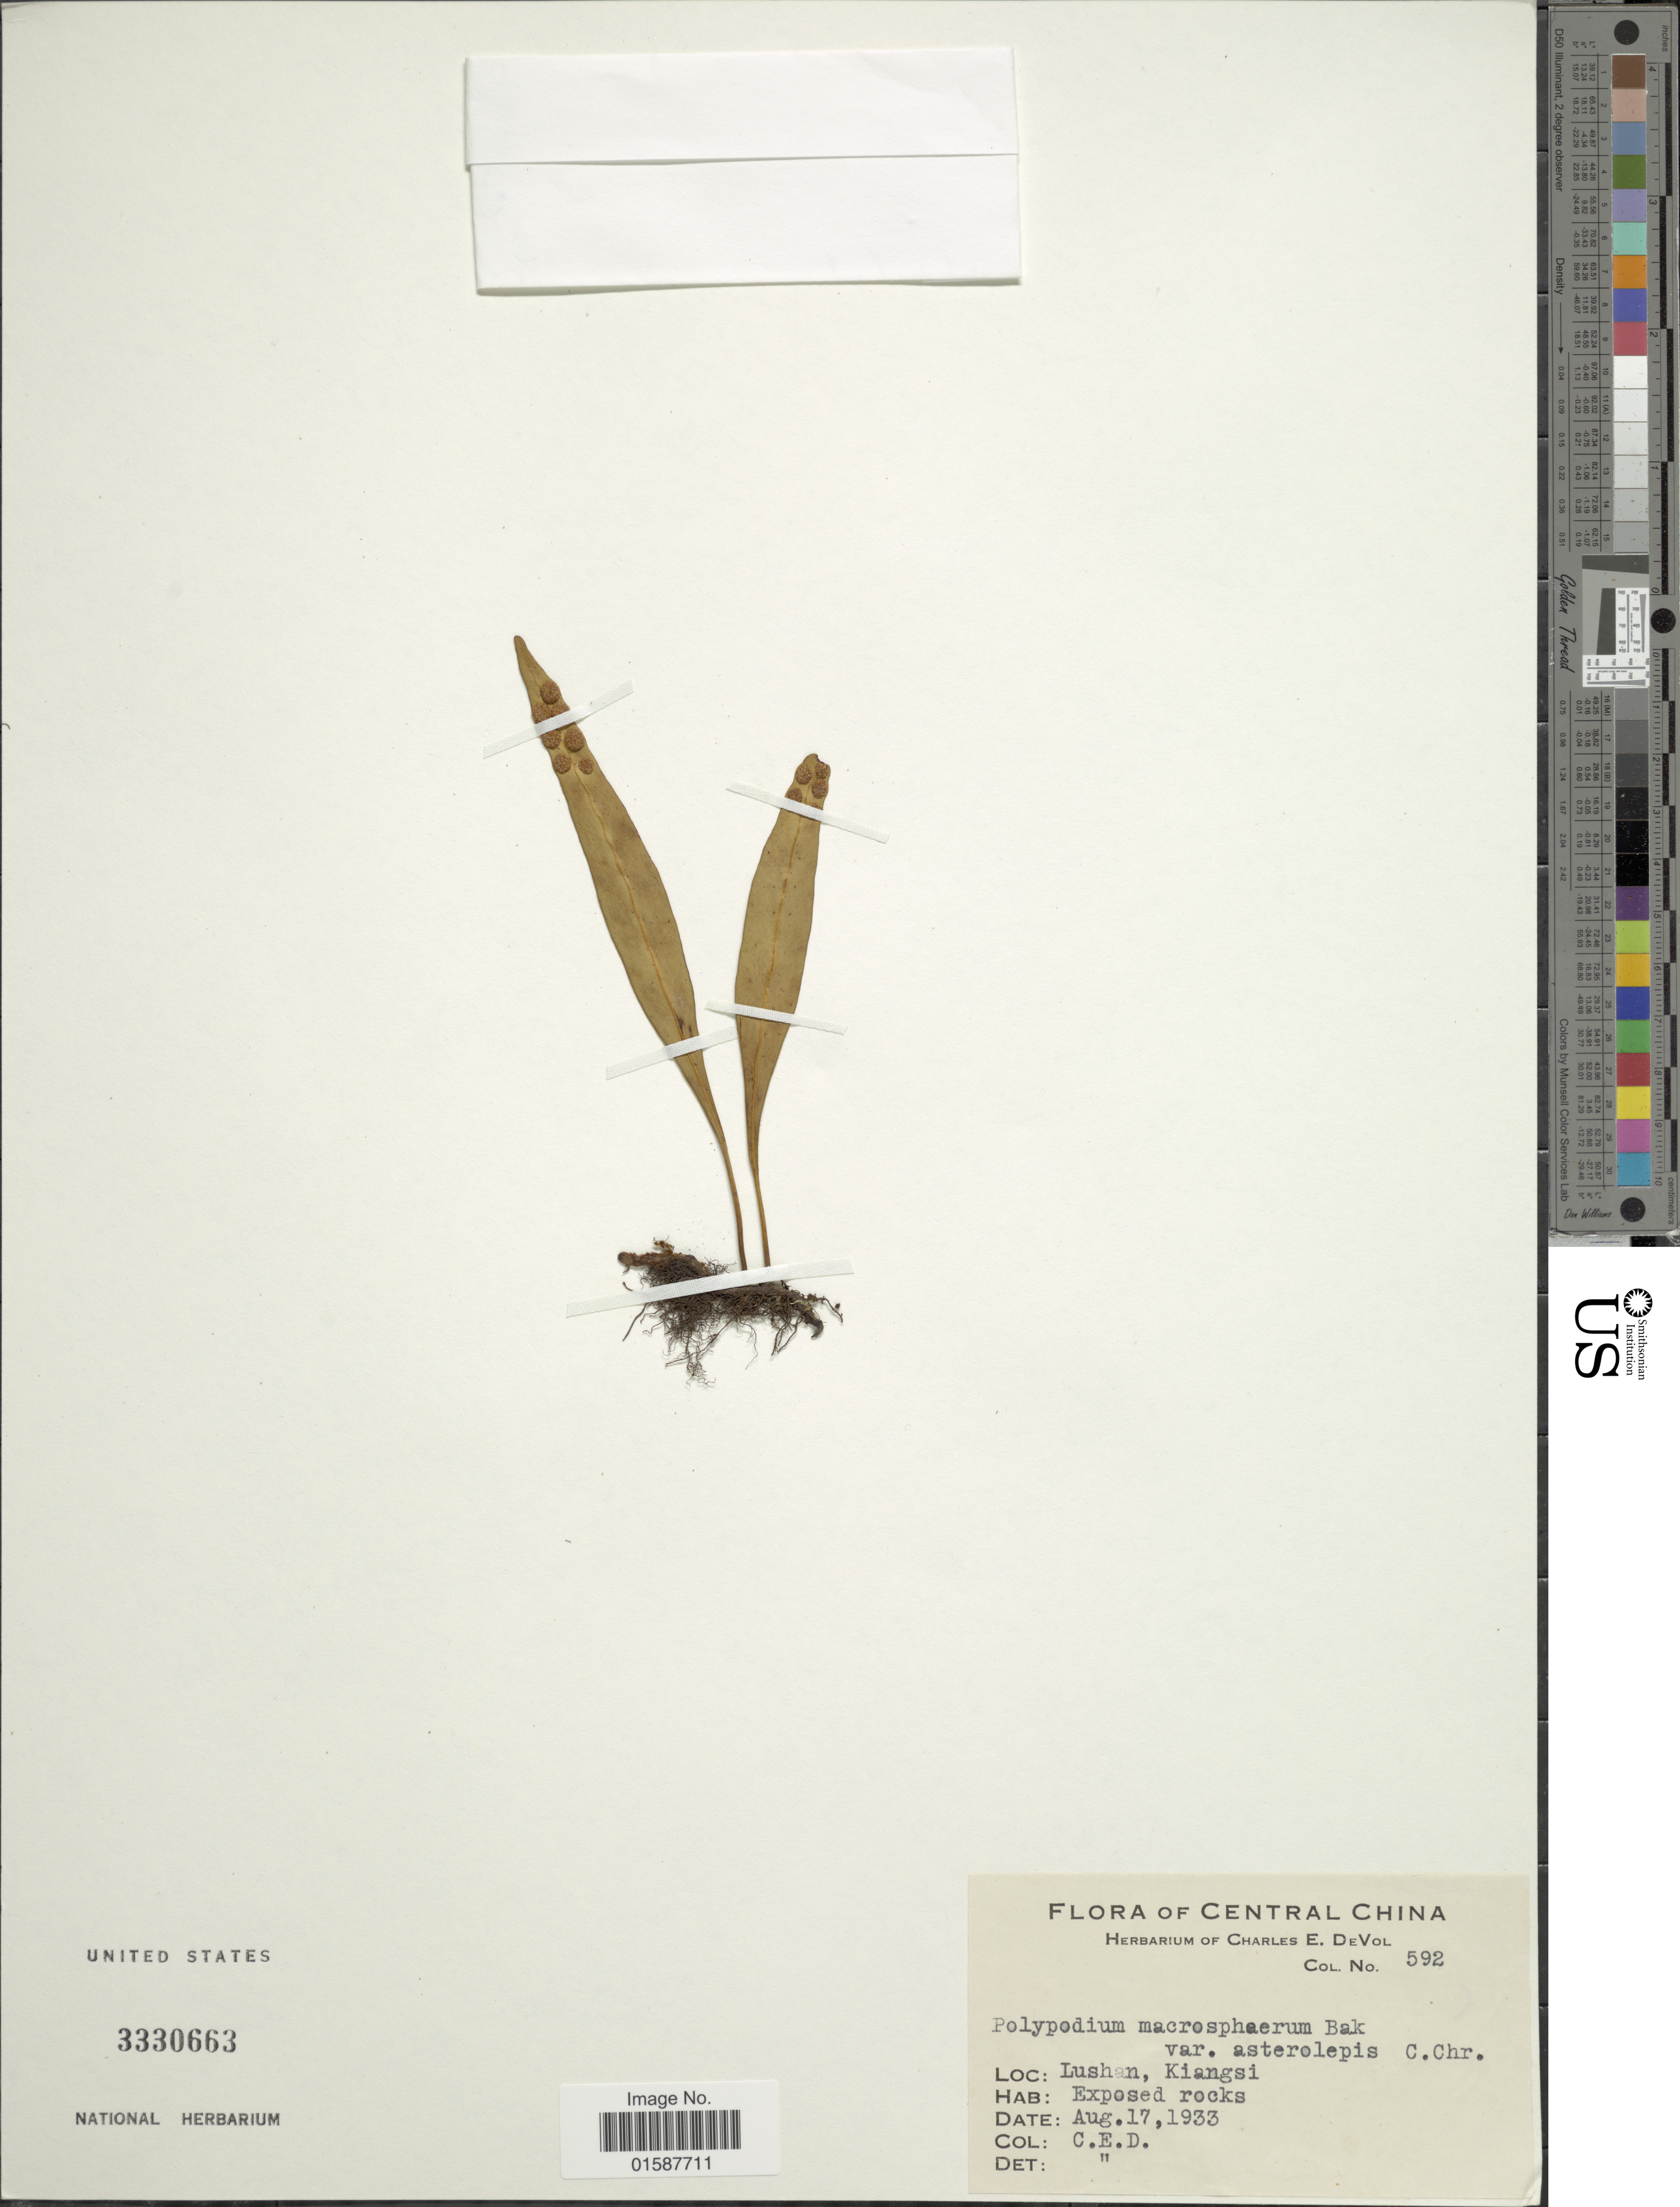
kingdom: Plantae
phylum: Tracheophyta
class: Polypodiopsida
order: Polypodiales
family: Polypodiaceae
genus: Lepisorus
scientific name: Lepisorus macrosphaerus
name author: (Baker) Ching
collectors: C. E. De Vol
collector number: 592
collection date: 1933-08-17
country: China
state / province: Jiangxi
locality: Central China, Lushan, Kiangsi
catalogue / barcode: US 3330663